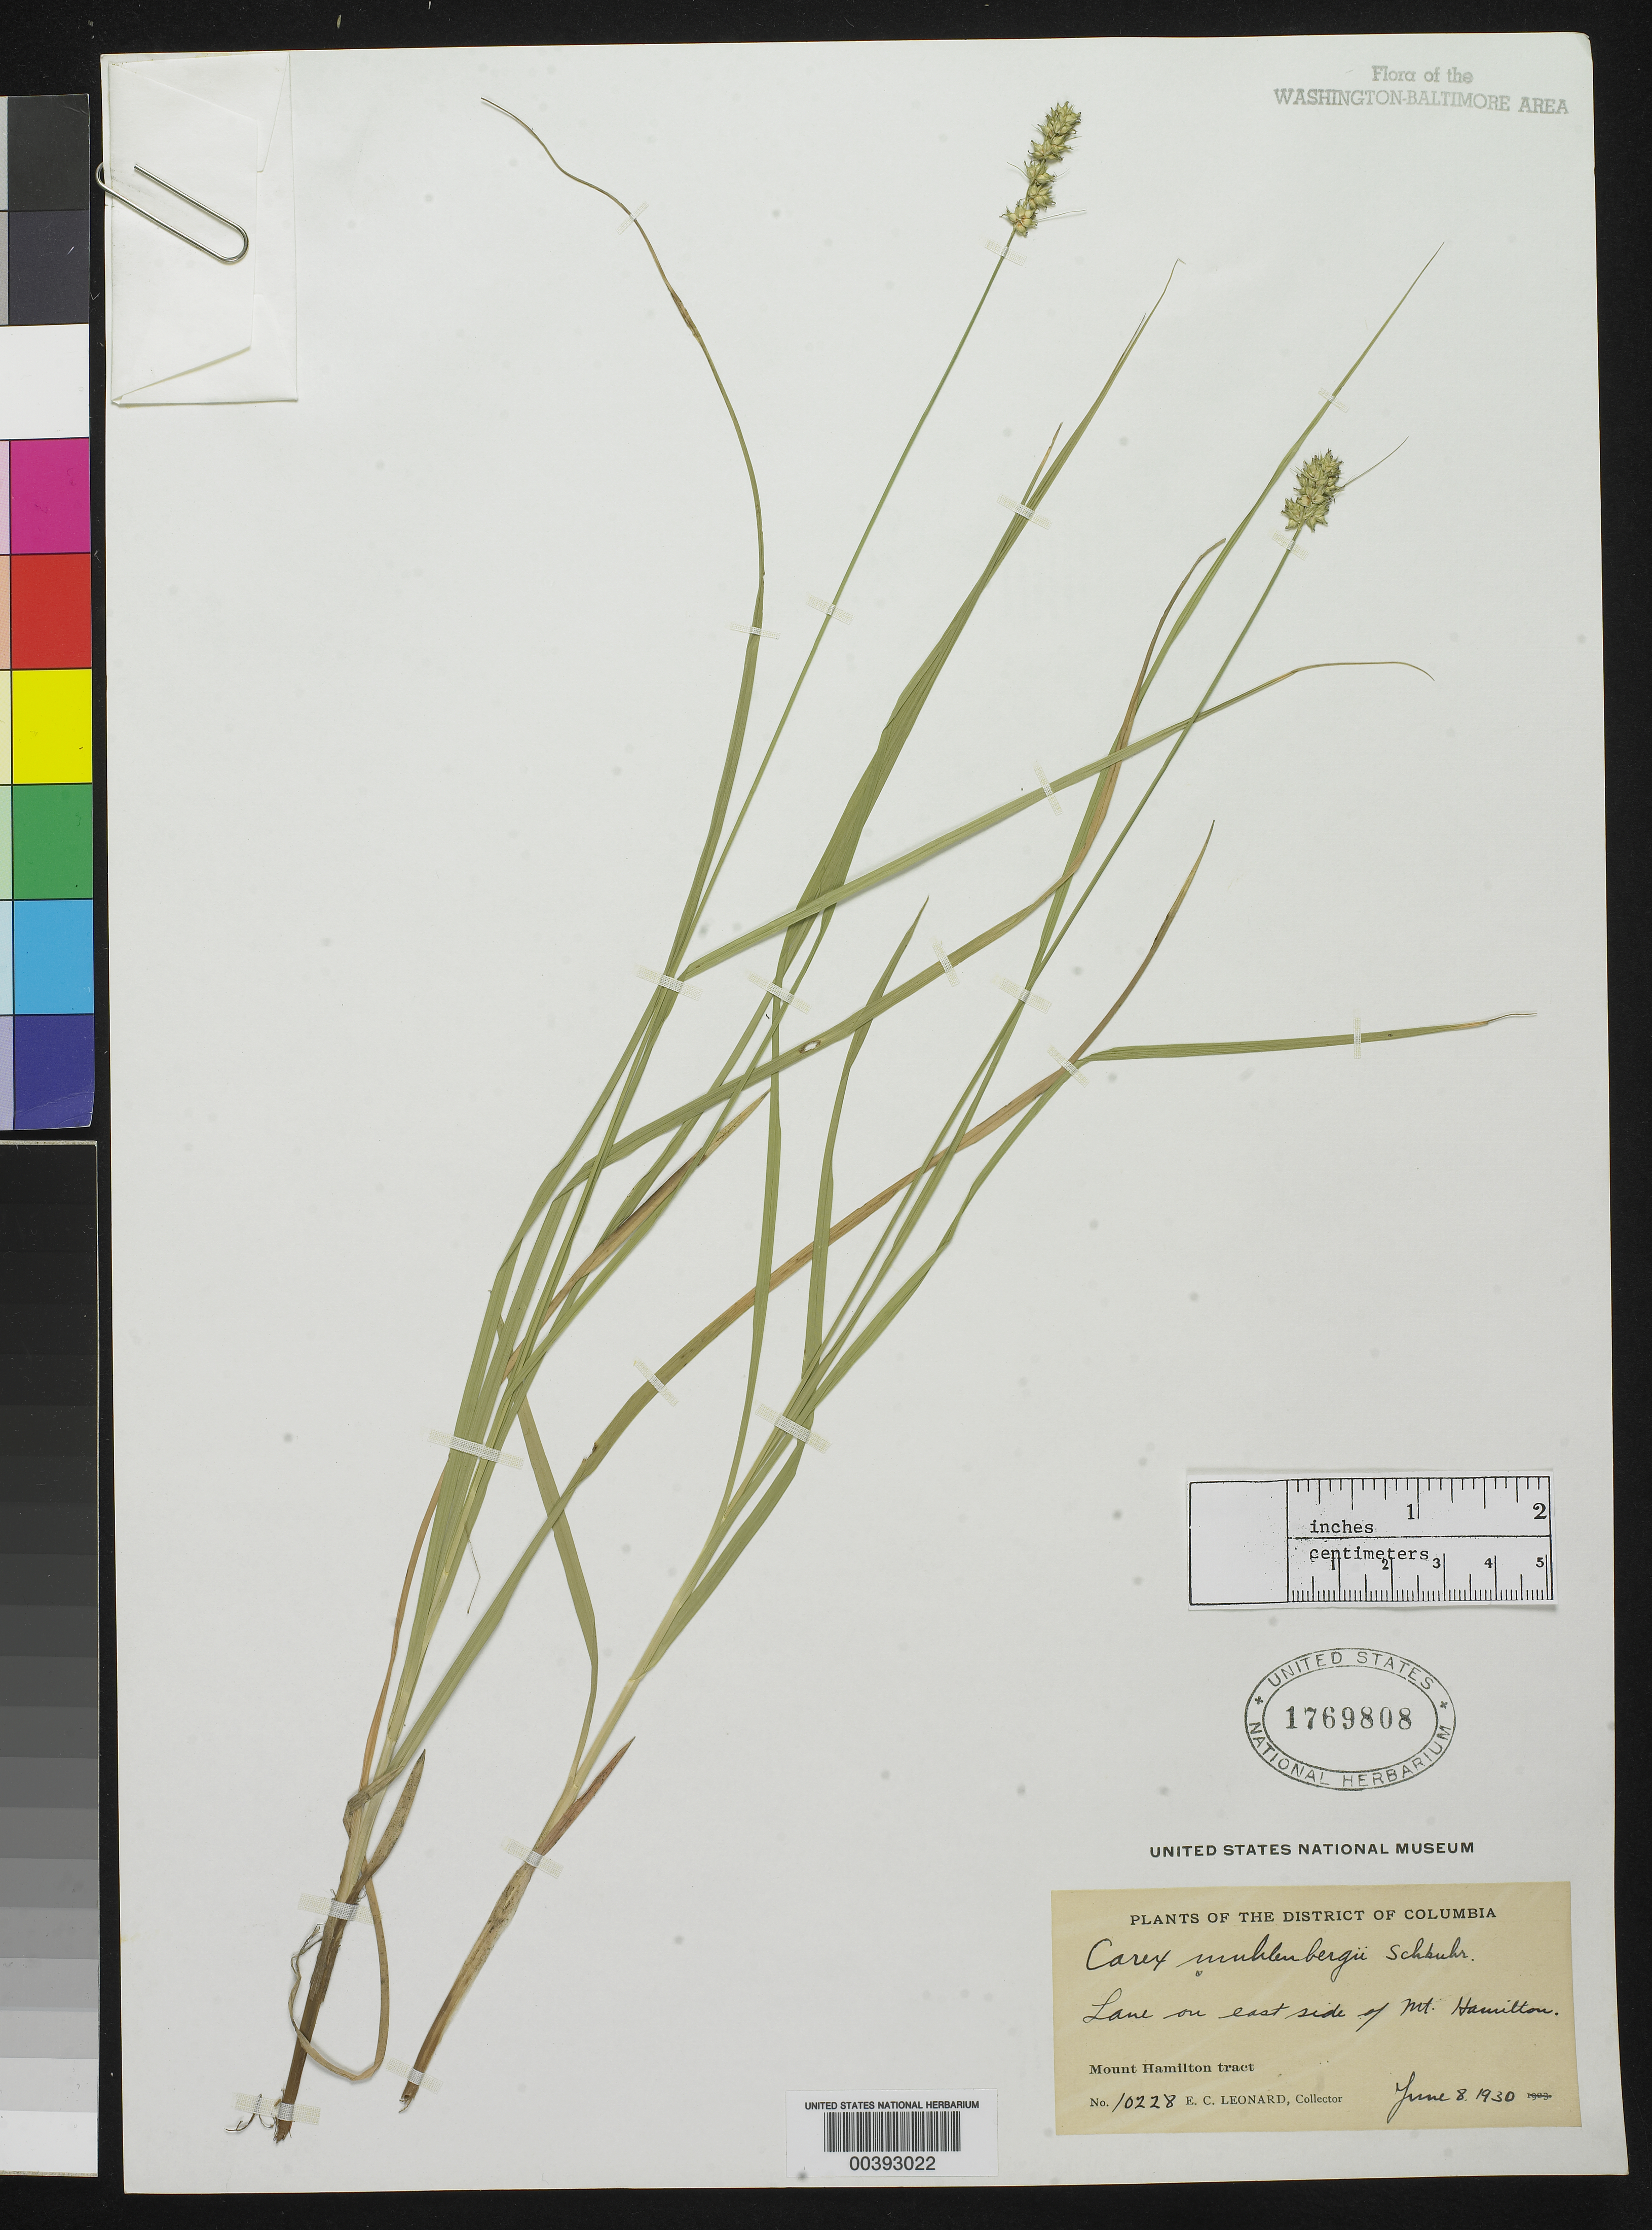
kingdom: Plantae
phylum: Tracheophyta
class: Liliopsida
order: Poales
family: Cyperaceae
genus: Carex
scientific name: Carex muehlenbergii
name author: Willd.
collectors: E. C. Leonard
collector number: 10228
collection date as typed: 08 Jun 1930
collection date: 1930-06-08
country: United States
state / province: District of Columbia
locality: Mount Hamilton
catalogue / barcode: US 1769808